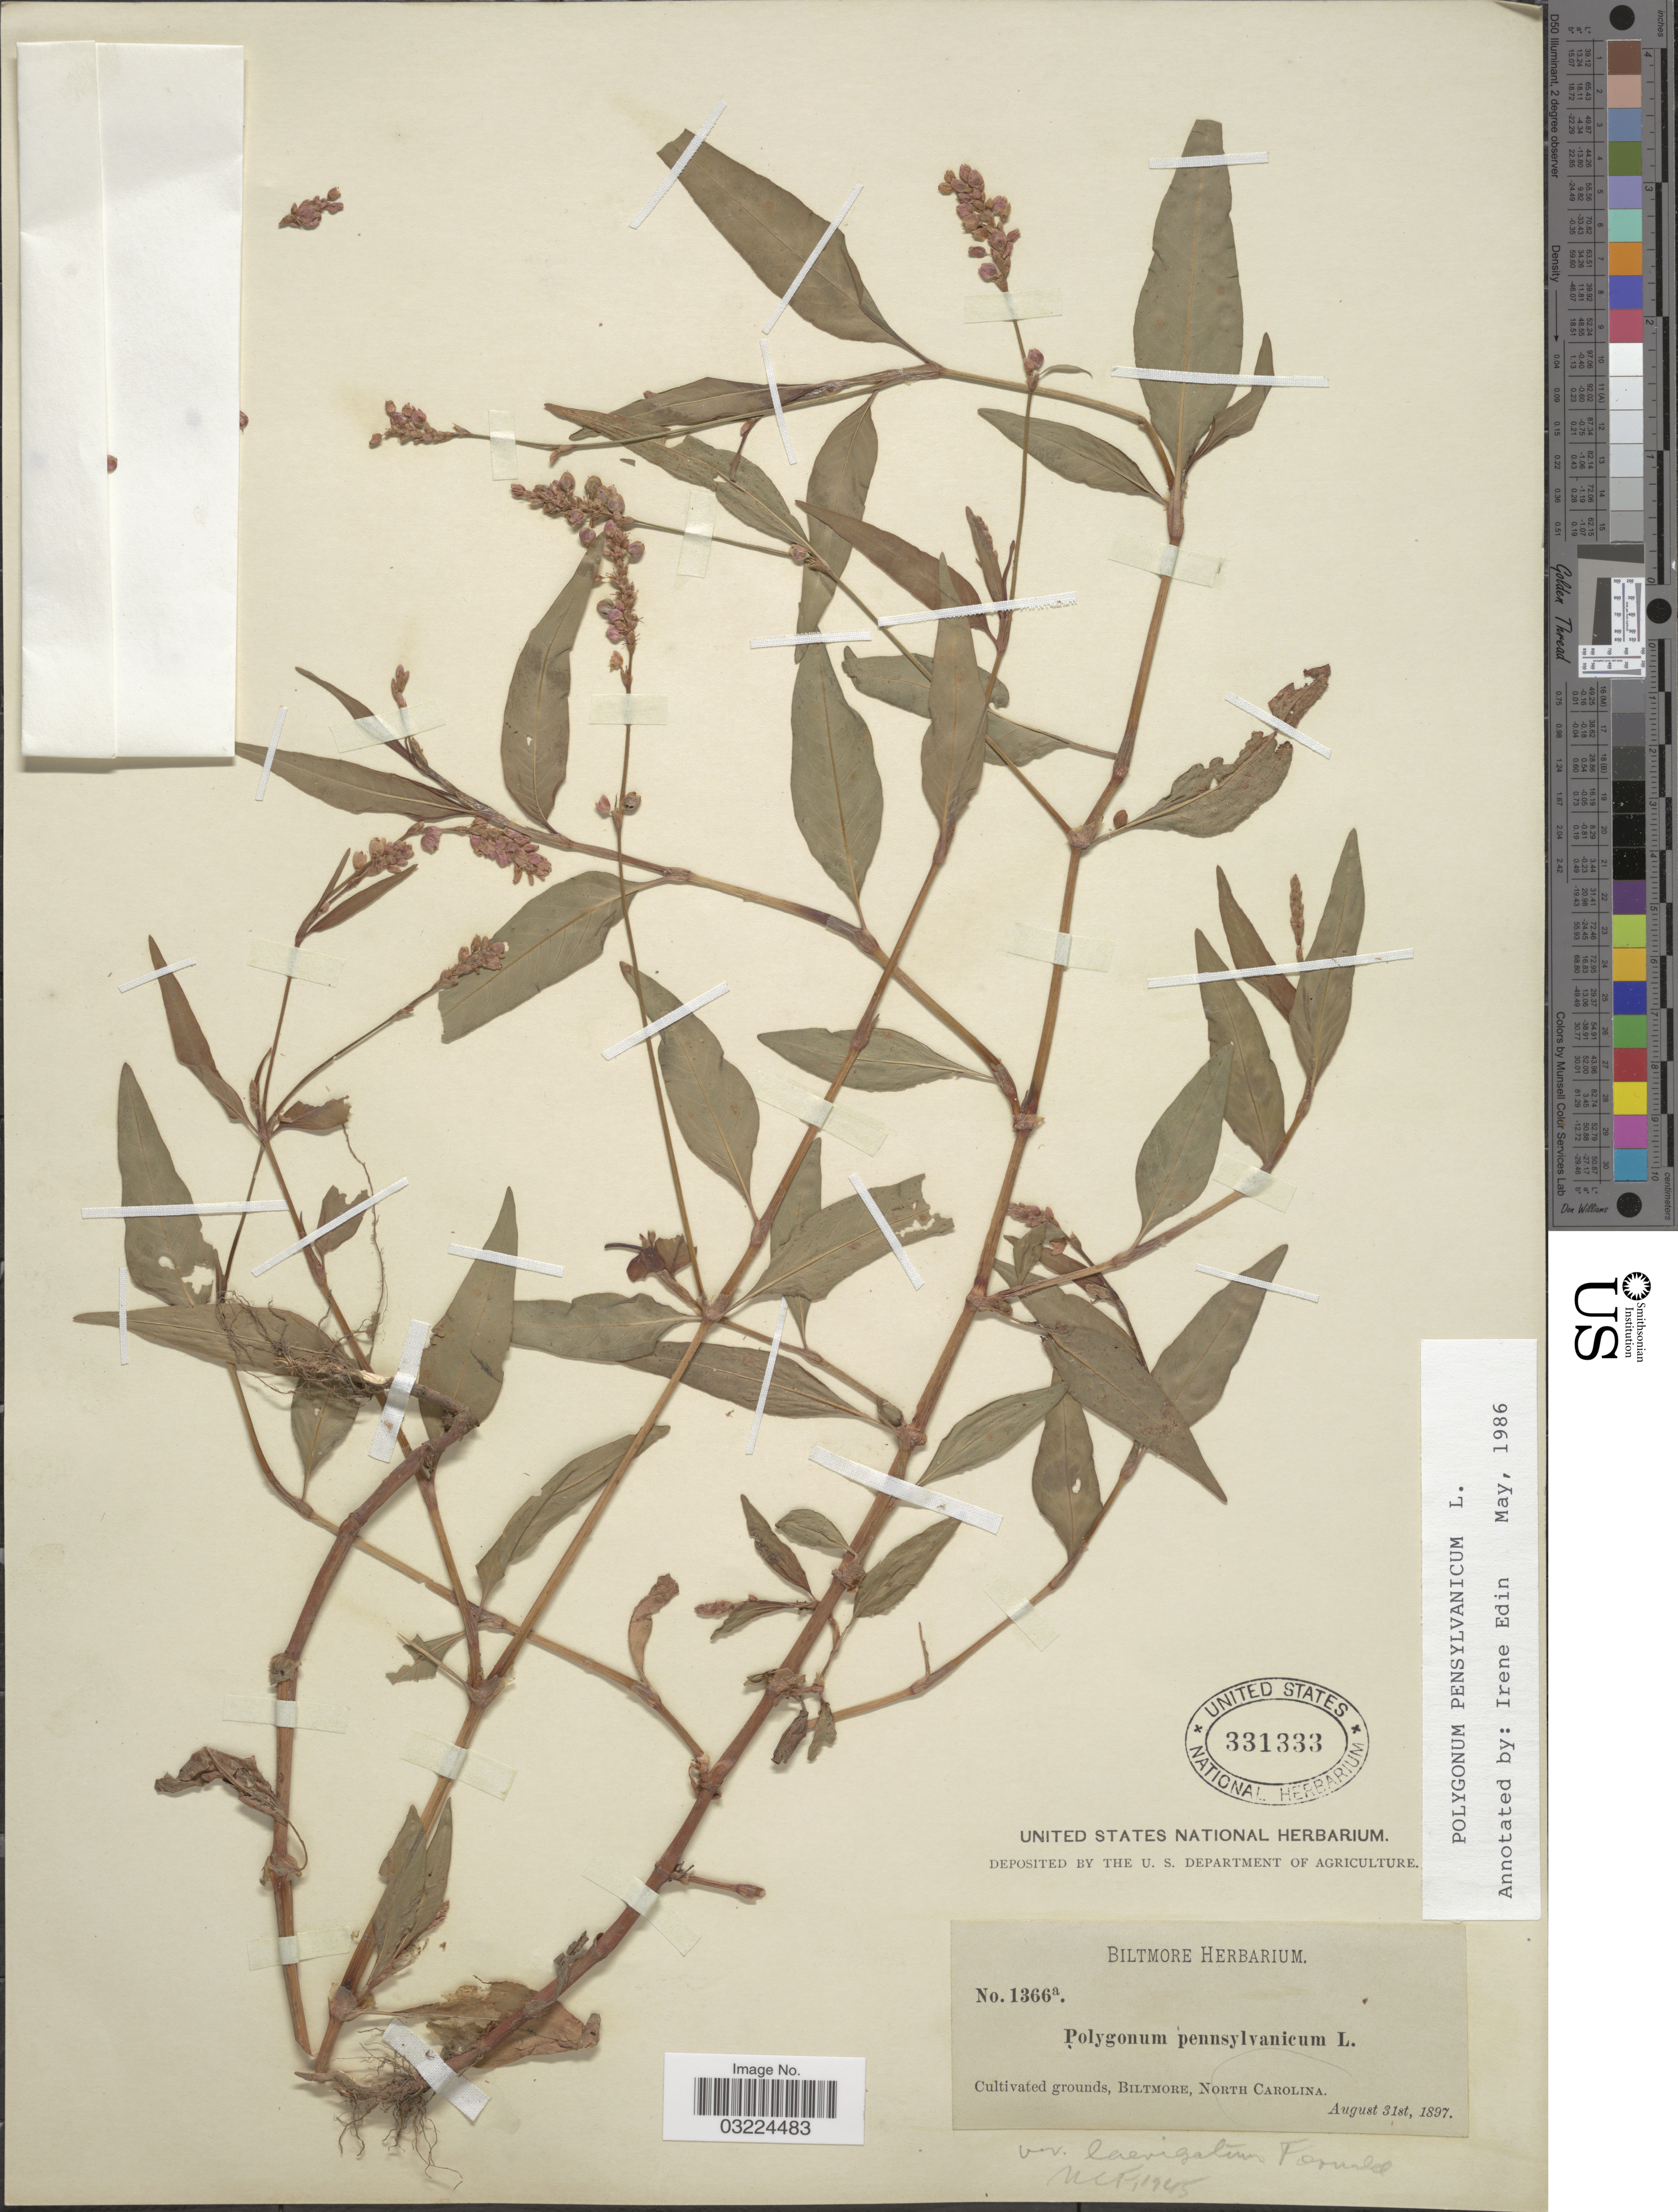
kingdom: Plantae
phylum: Tracheophyta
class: Magnoliopsida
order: Caryophyllales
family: Polygonaceae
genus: Persicaria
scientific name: Persicaria pensylvanica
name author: (L.) M. Gómez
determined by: Atha, D. E.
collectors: ex herb. Biltmore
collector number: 1366a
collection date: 1897-08-31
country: United States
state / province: North Carolina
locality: Cultivated grounds, Biltmore, North Carolina.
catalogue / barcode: US 331333